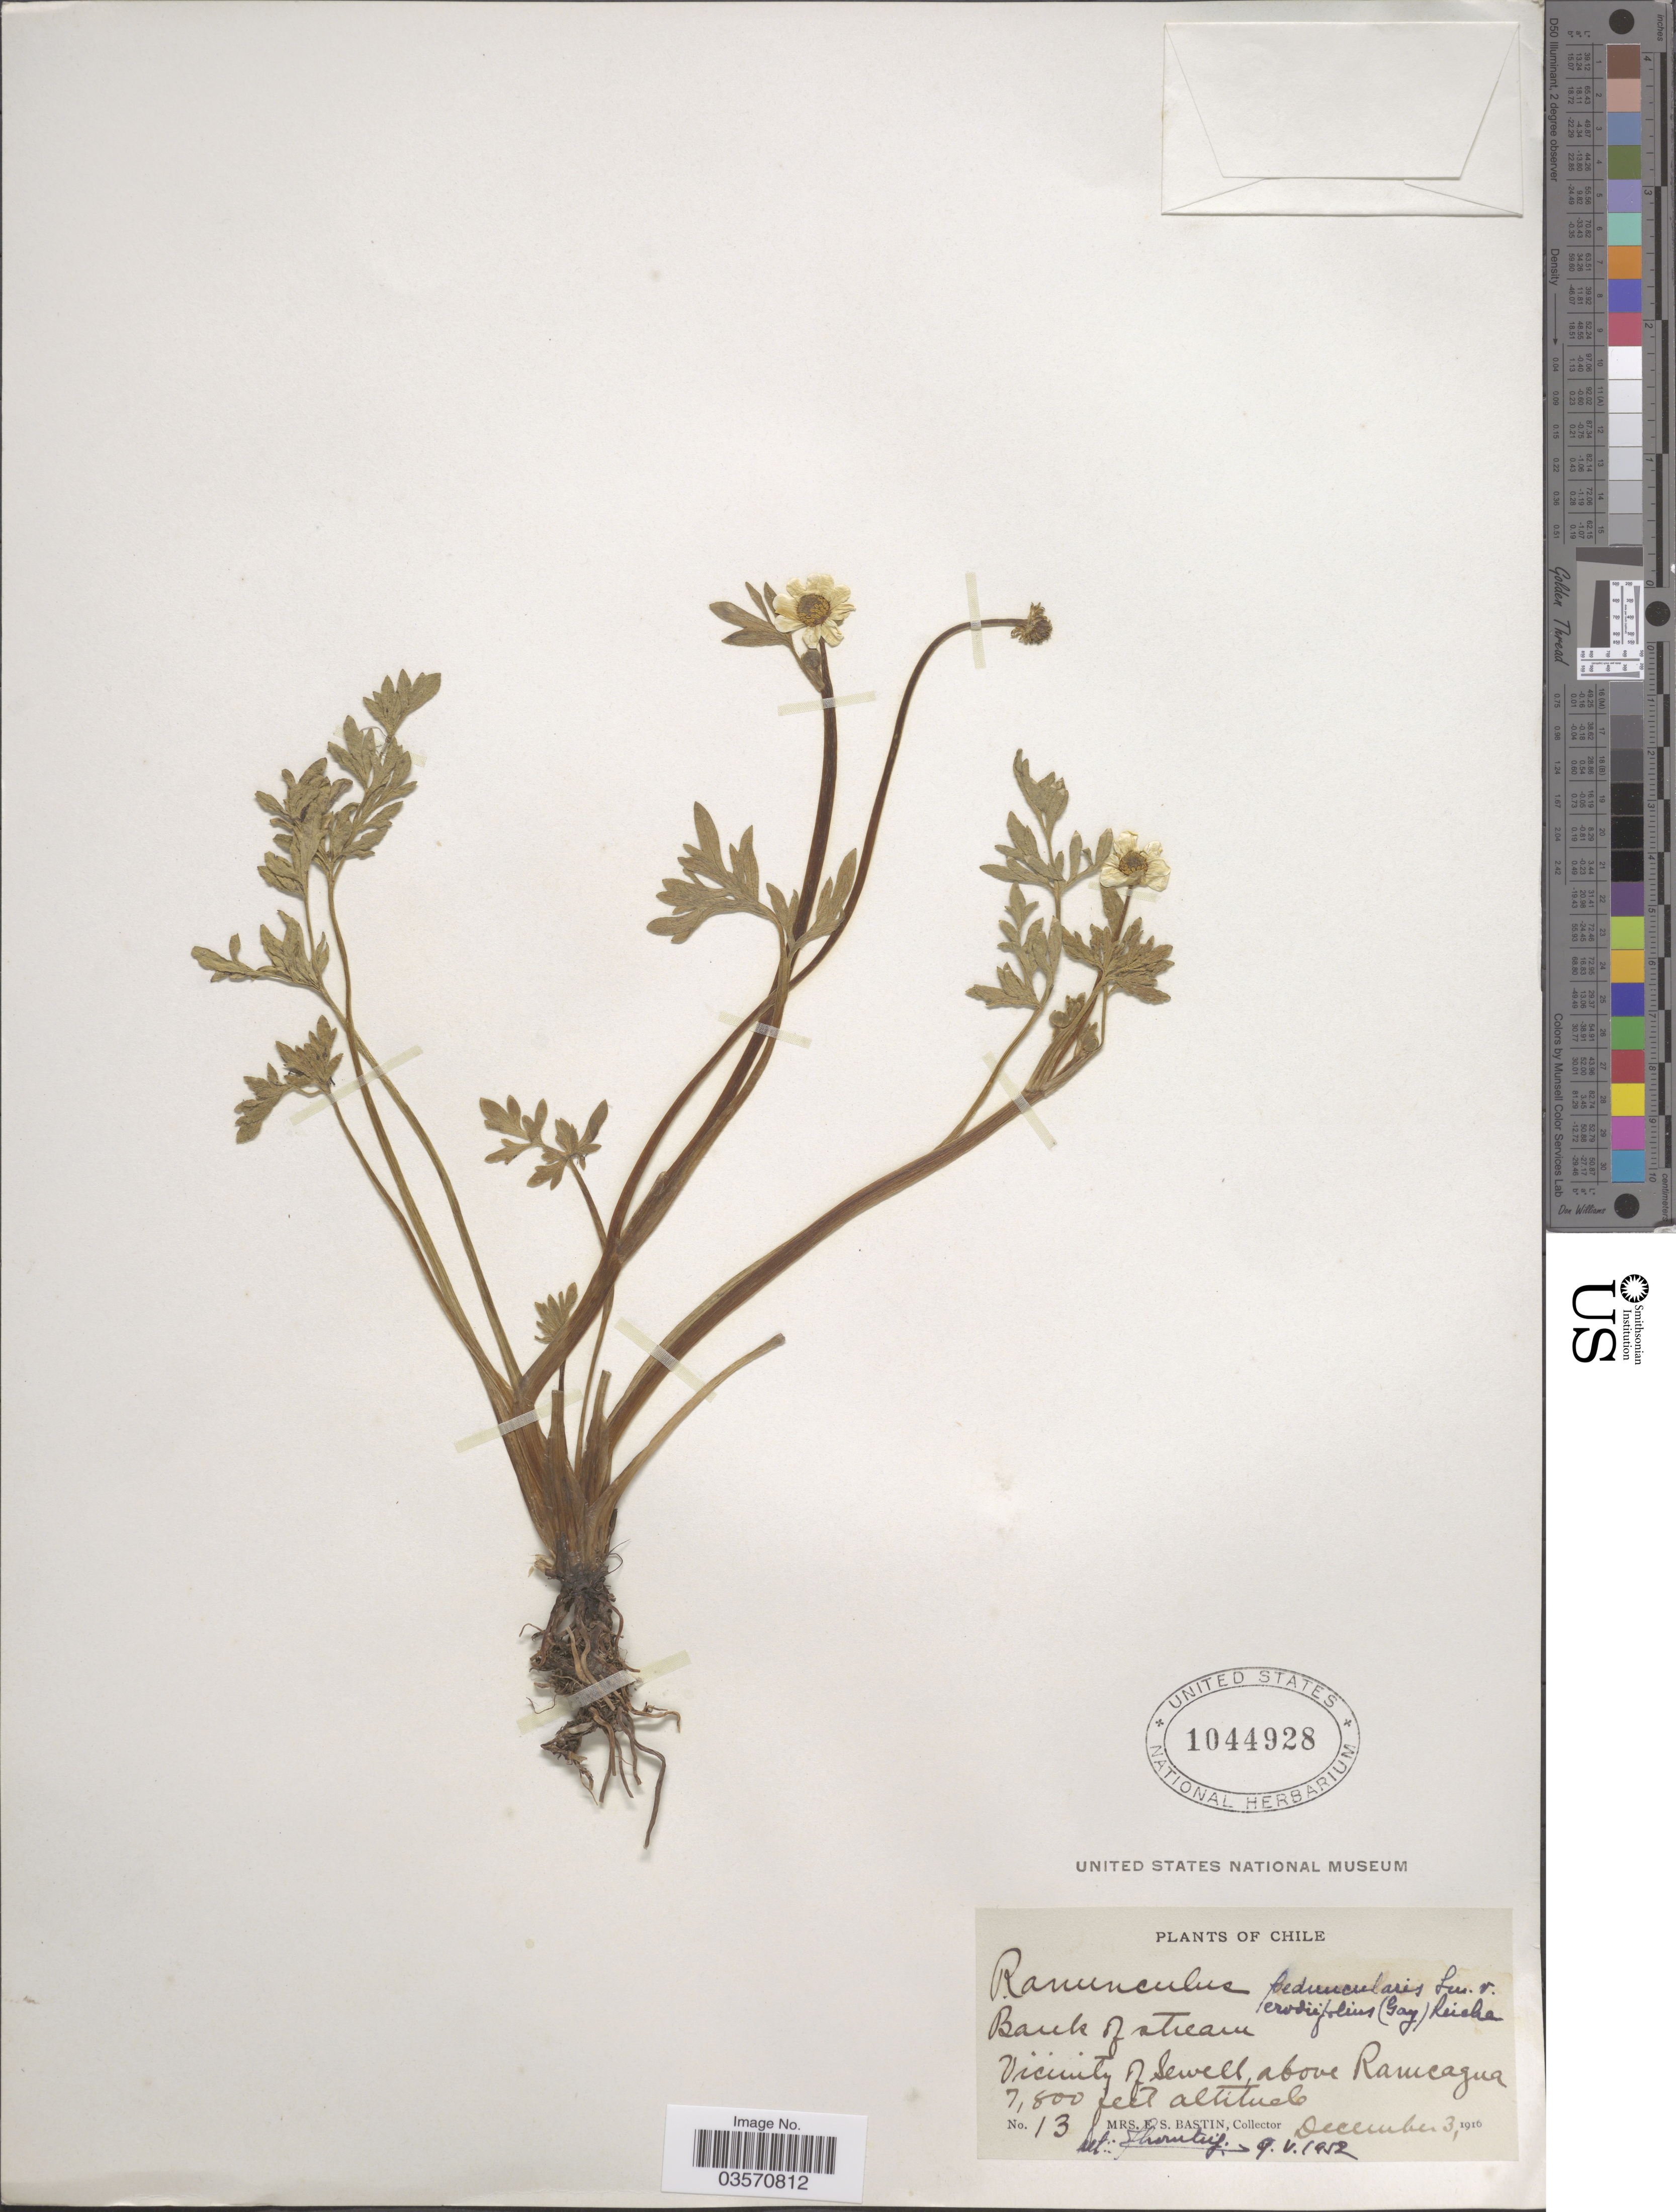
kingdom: Plantae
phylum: Tracheophyta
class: Magnoliopsida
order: Ranunculales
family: Ranunculaceae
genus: Ranunculus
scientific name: Ranunculus peduncularis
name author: Sm.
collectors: E. Bastin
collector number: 13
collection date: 1916-12-03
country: Chile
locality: Vicinity of Sewell, above Ramcagua.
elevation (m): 2377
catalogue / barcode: US 1044928